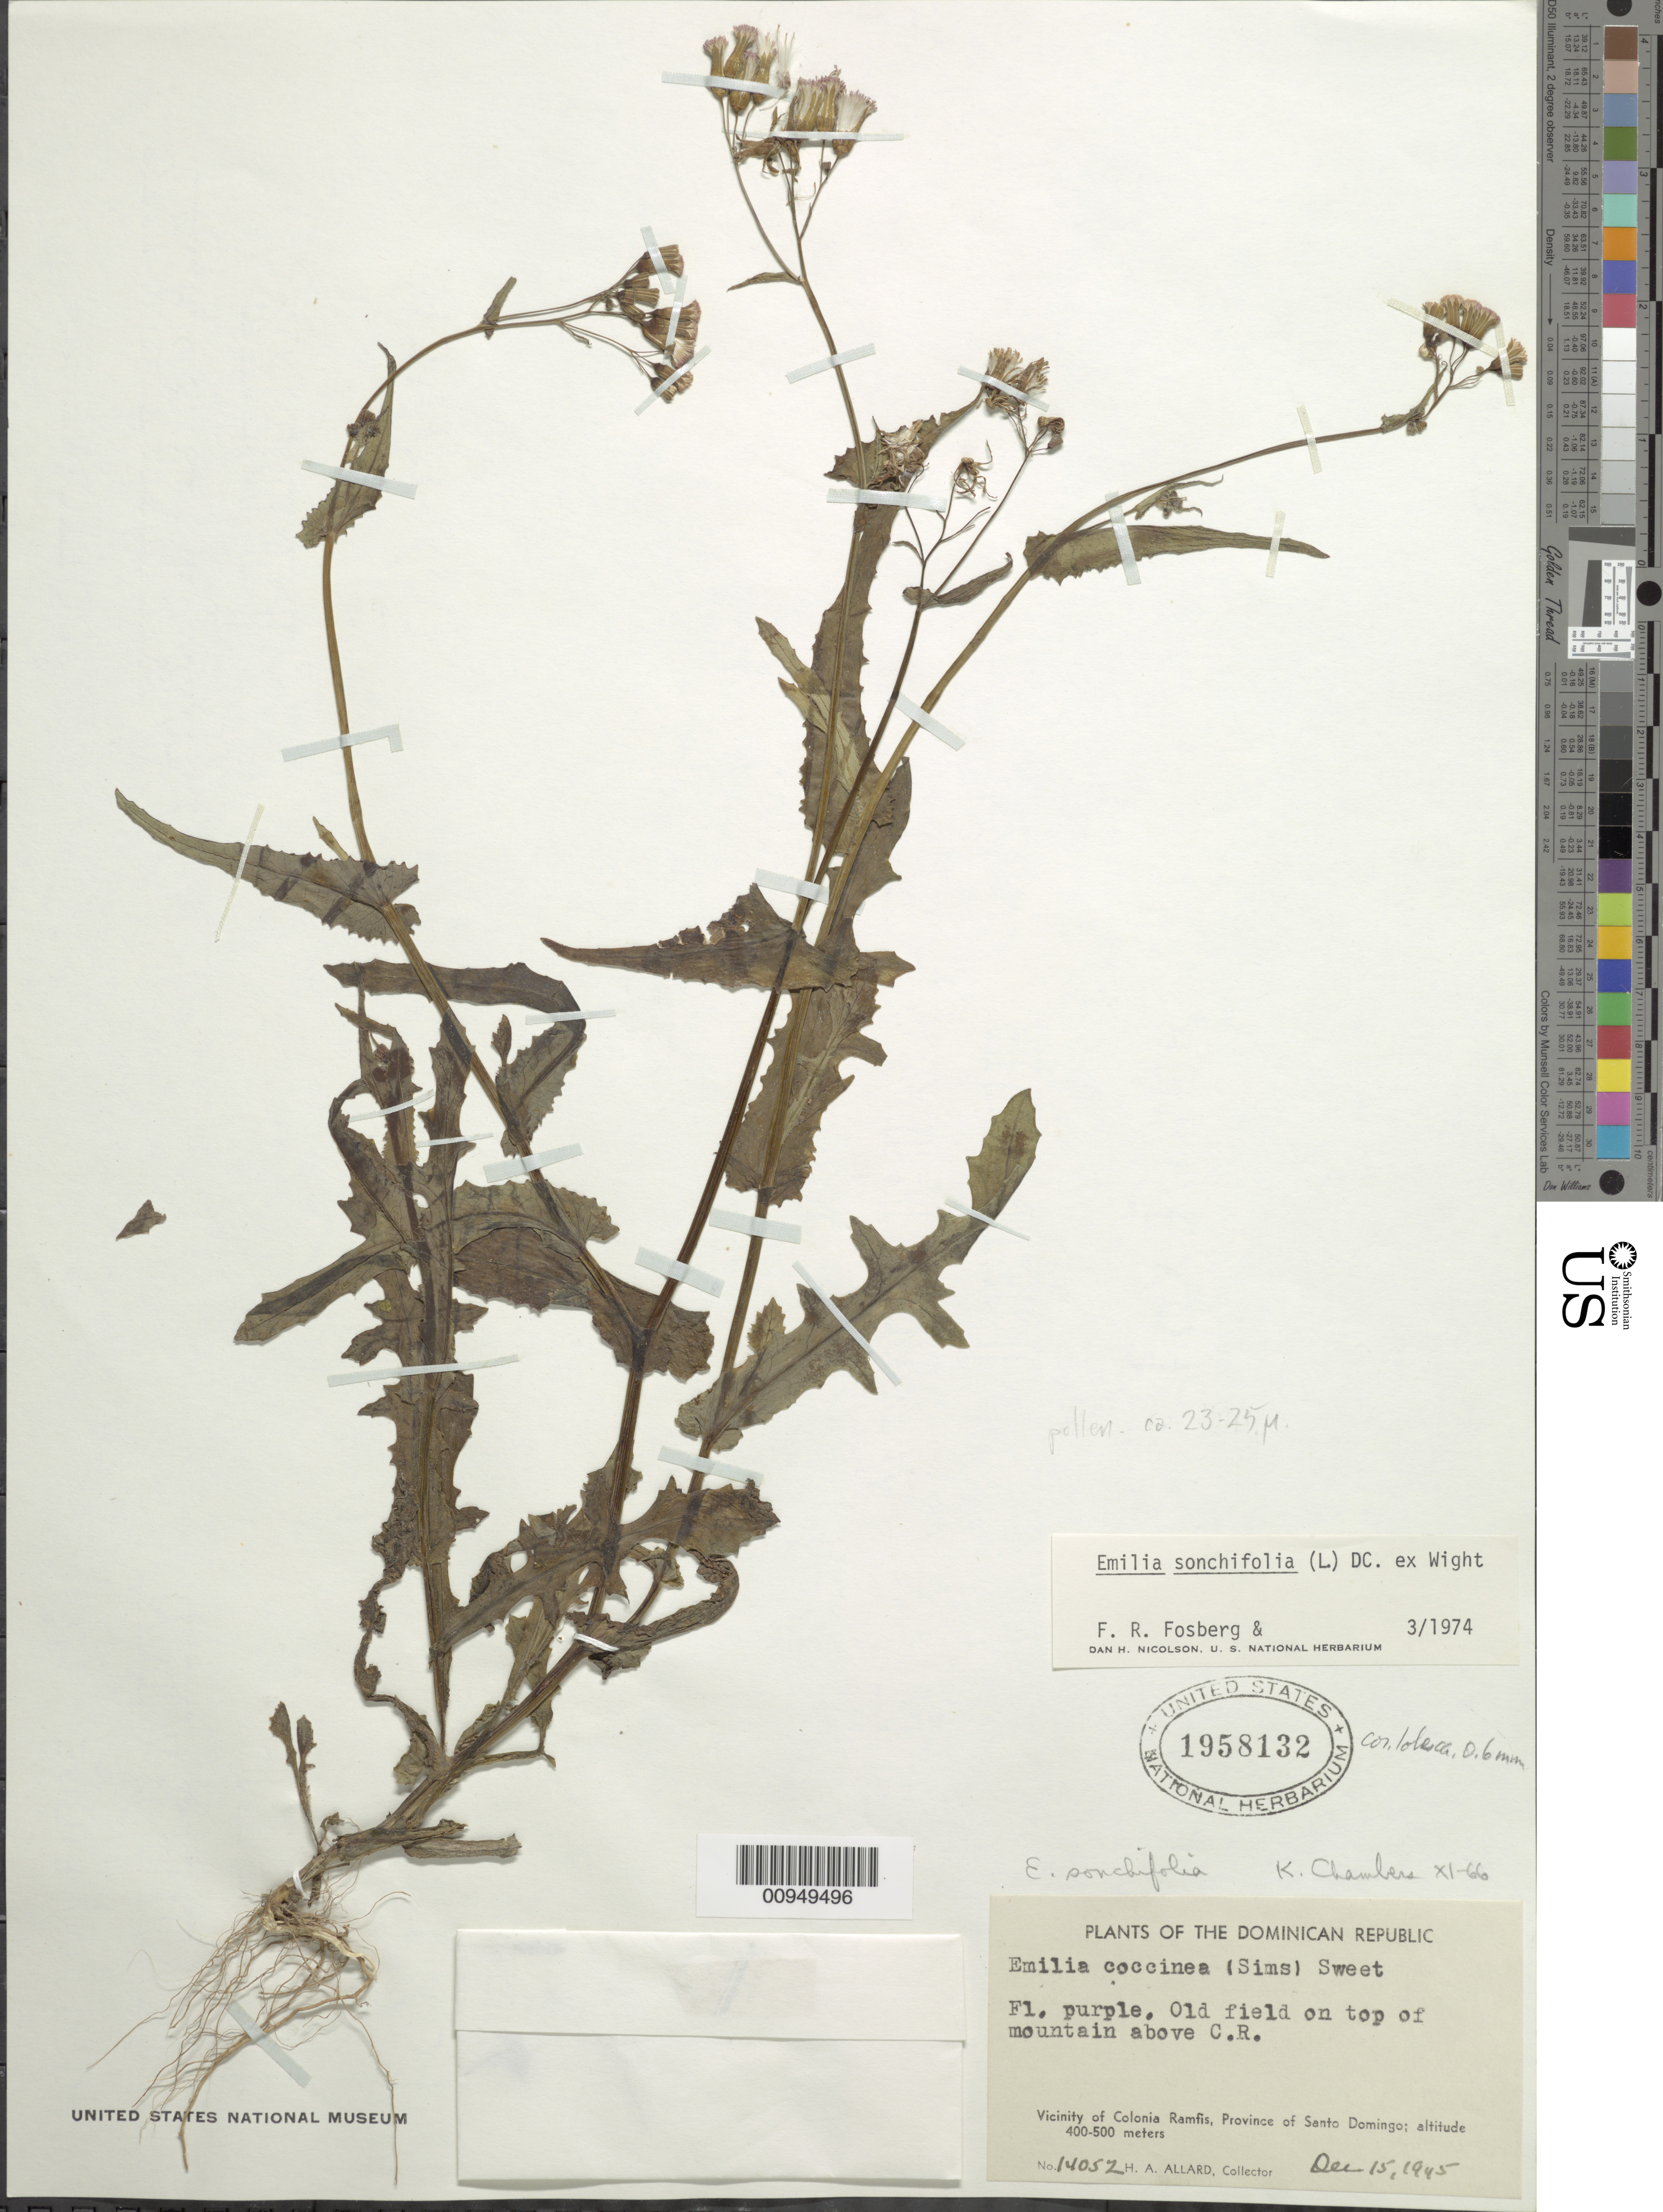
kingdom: Plantae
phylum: Tracheophyta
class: Magnoliopsida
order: Asterales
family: Asteraceae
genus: Emilia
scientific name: Emilia sonchifolia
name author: (L.) DC.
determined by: Fosberg, F. R.; Nicolson, D. H.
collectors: H. A. Allard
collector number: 14052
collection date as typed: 15 Dec 1945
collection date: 1945-12-15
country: Dominican Republic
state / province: Santo Domingo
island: Hispaniola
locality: Vicinity of Colonia Ramfis, old field on top of mountain above CR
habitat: Old field on top of mountain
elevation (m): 400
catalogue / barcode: US 1958132